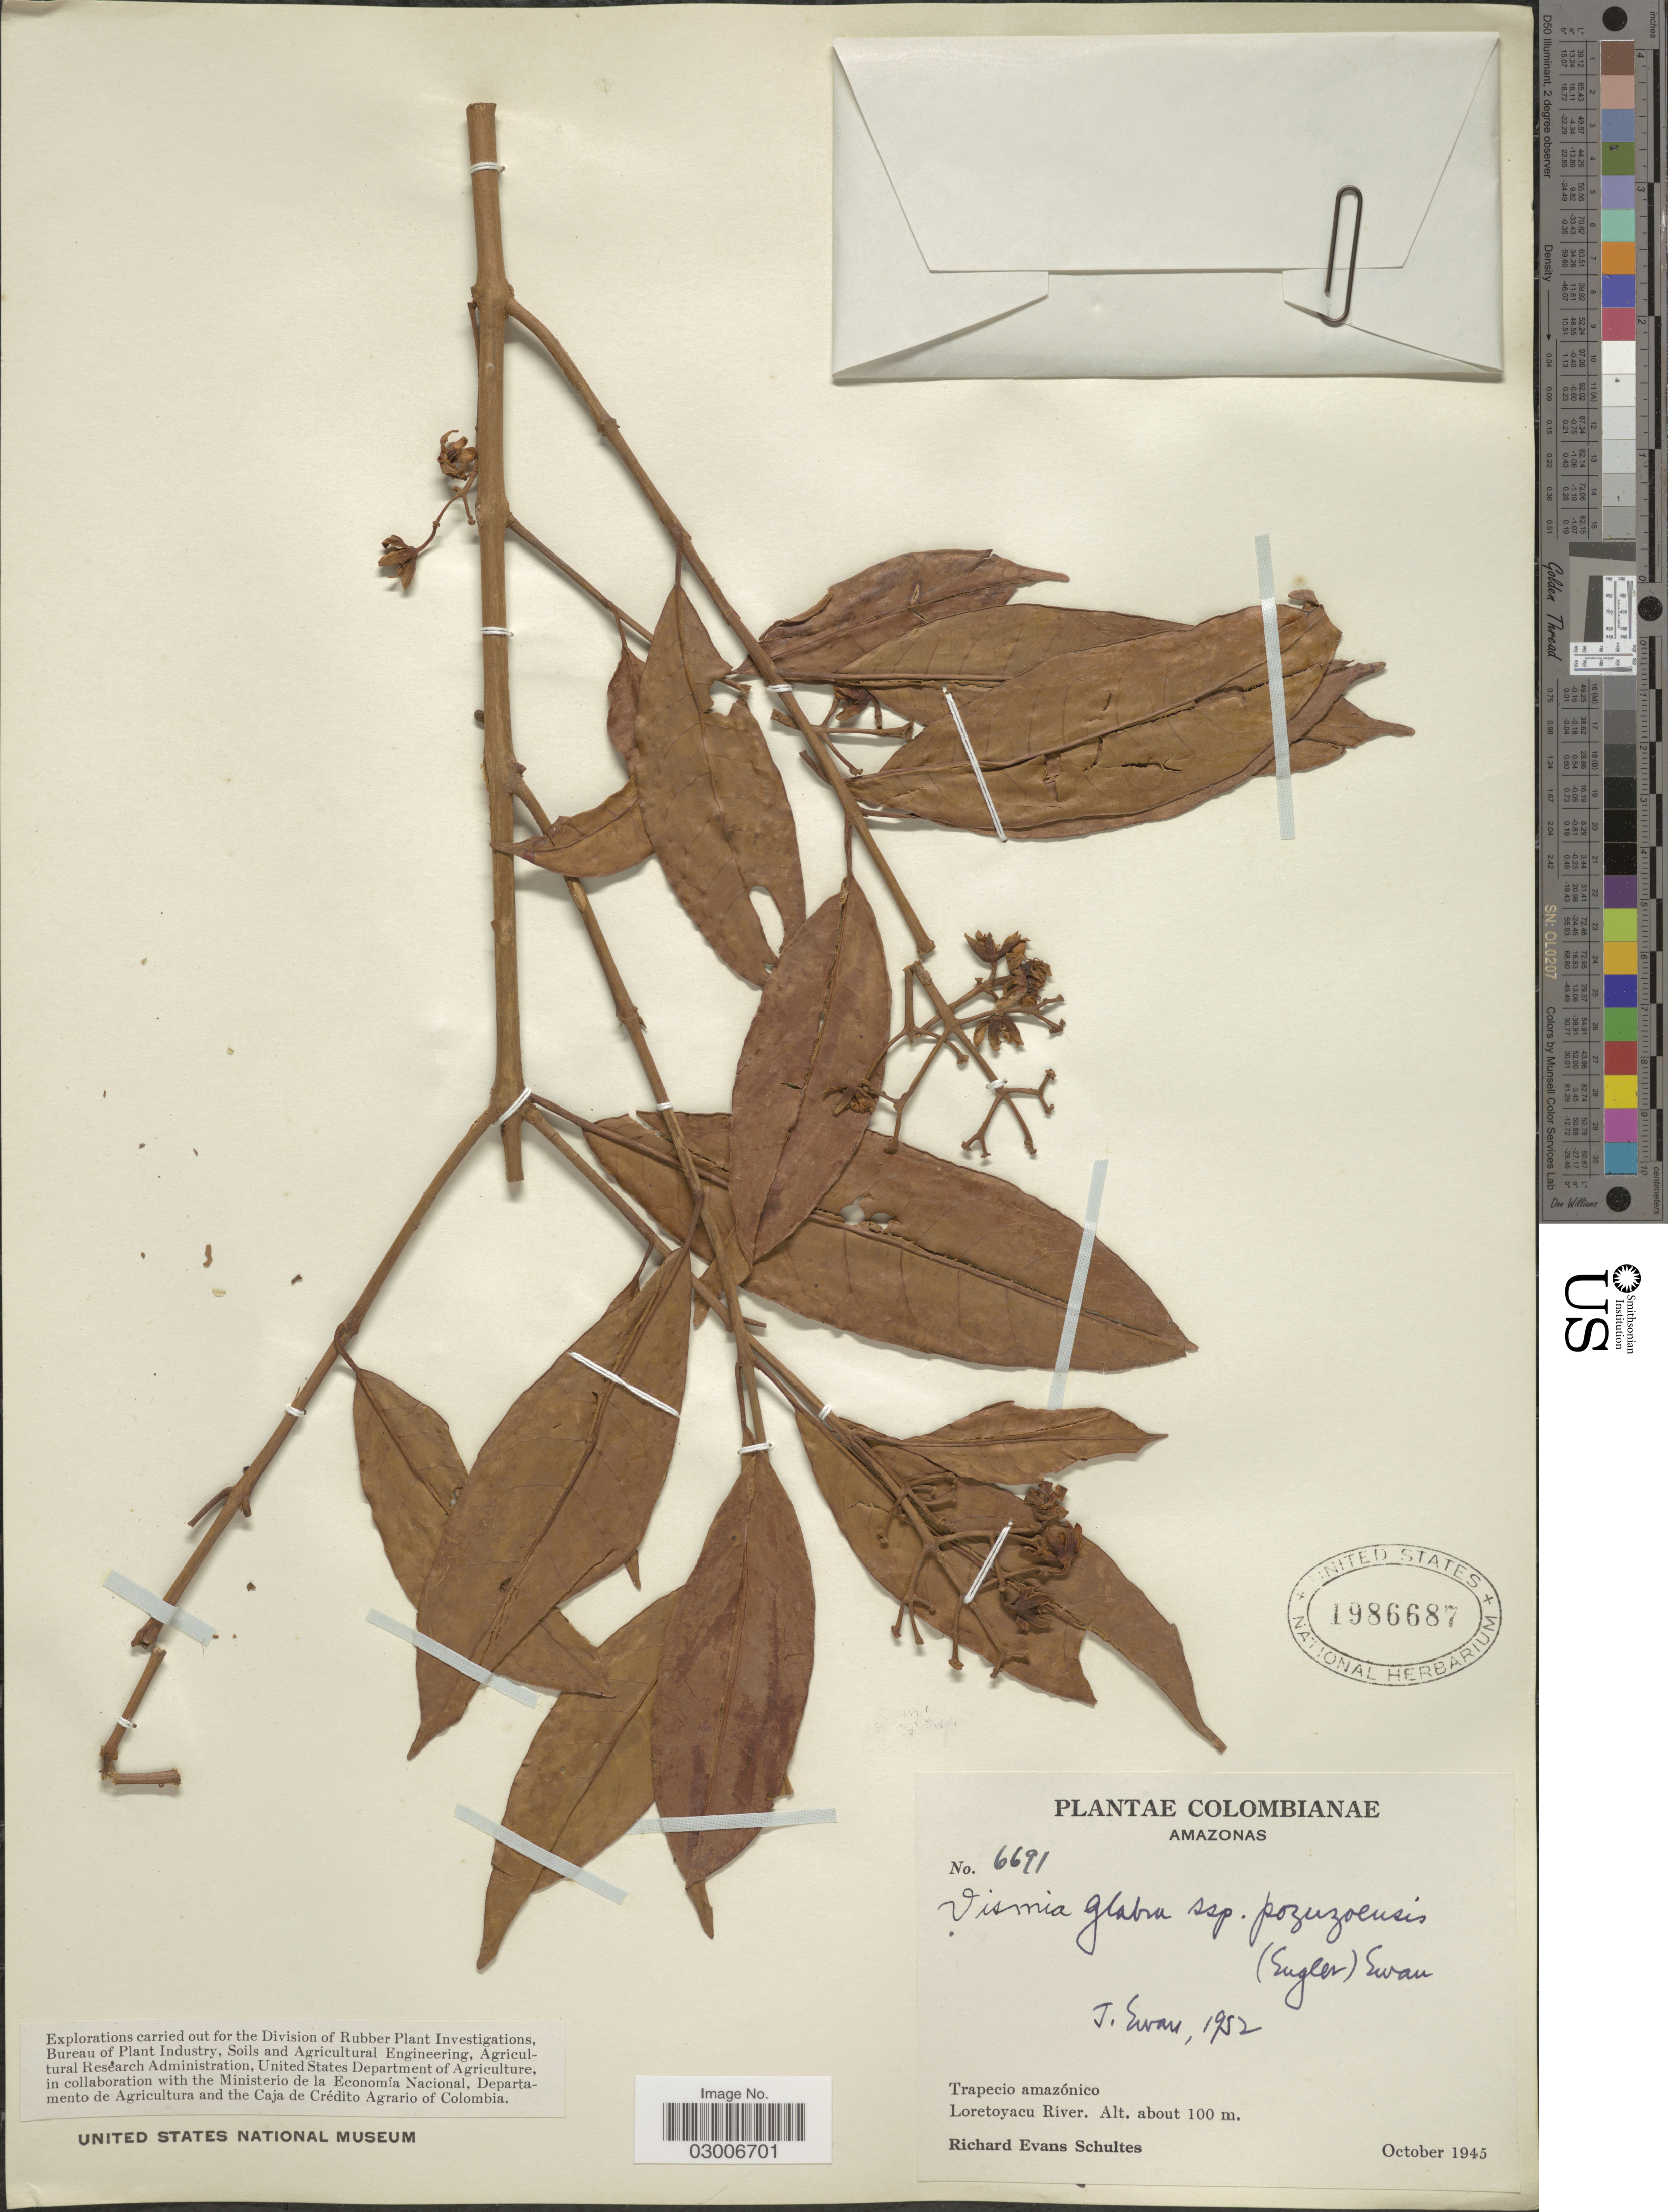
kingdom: Plantae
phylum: Tracheophyta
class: Magnoliopsida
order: Malpighiales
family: Hypericaceae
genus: Vismia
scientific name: Vismia glabra subsp. pozuzoensis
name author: (Engl.) Ewan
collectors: R. E. Schultes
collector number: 6691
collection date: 1945-10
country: Colombia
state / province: Amazônas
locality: Trapecio amazónico, Loretoyacu River.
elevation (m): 100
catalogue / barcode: US 1986687